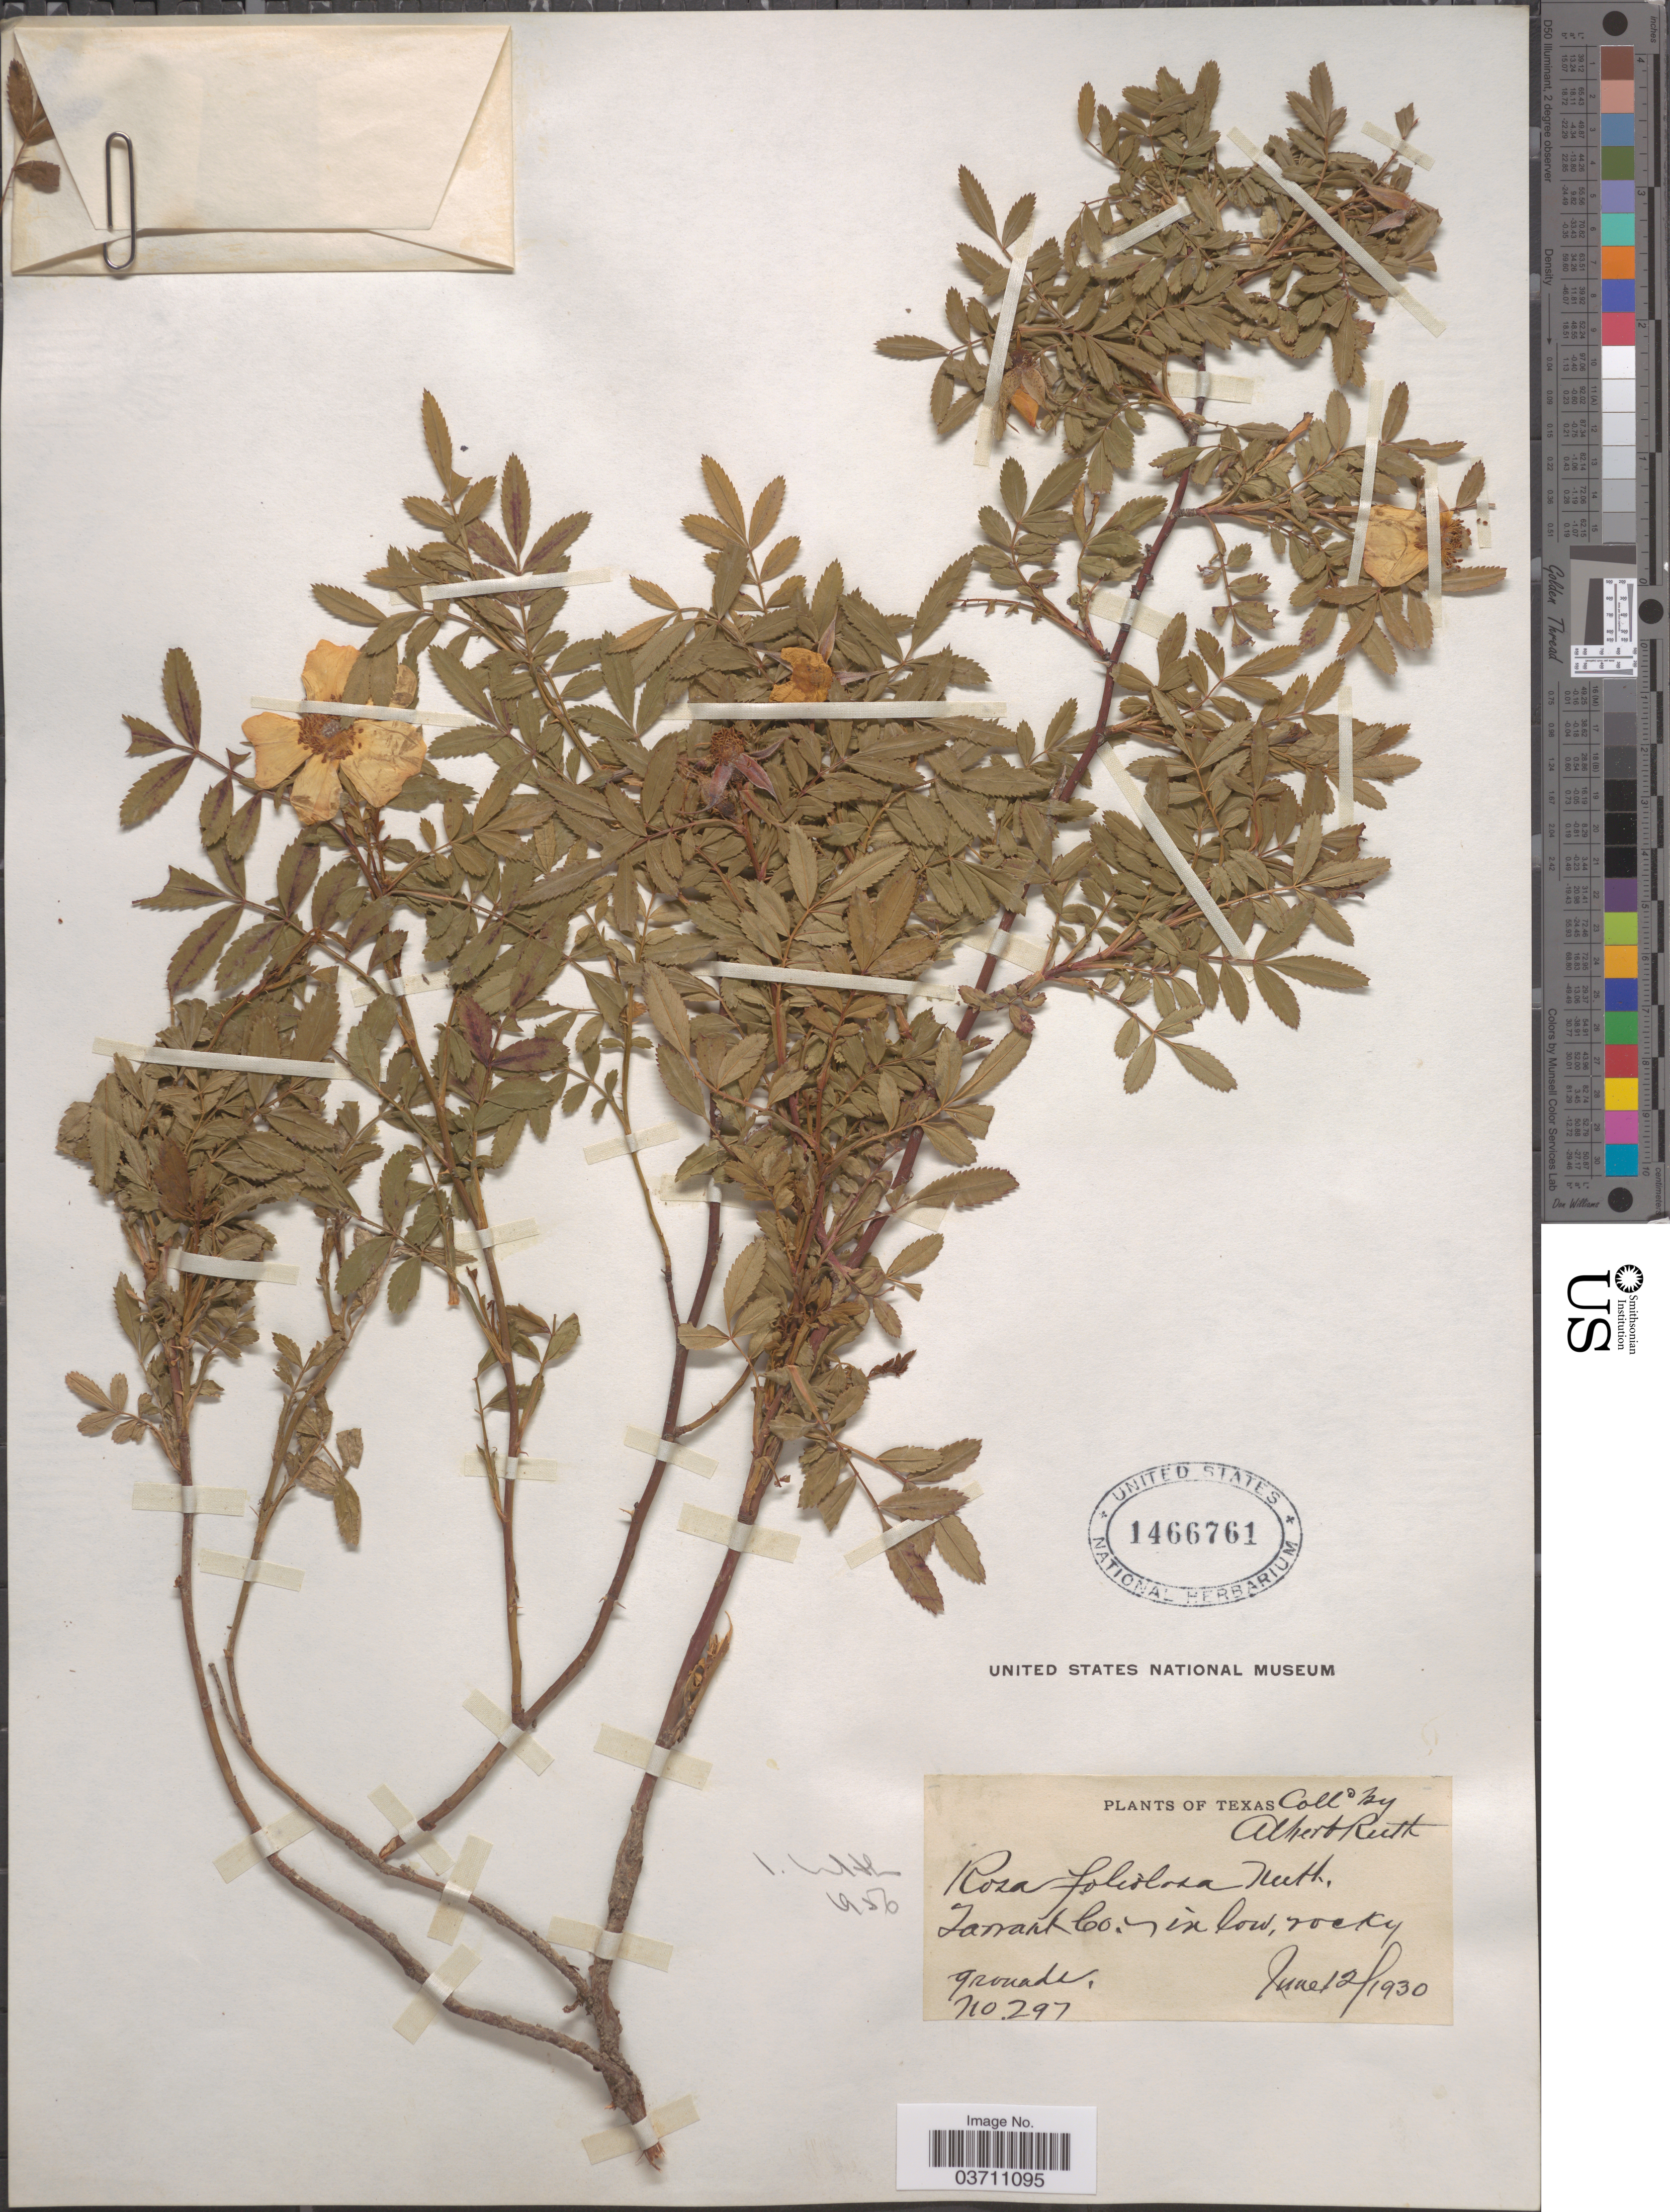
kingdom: Plantae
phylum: Tracheophyta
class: Magnoliopsida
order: Rosales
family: Rosaceae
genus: Rosa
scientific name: Rosa foliolosa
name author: Nutt.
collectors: A. Ruth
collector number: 297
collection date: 1930-06-12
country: United States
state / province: Texas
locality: Tarrant Co.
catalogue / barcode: US 1466761